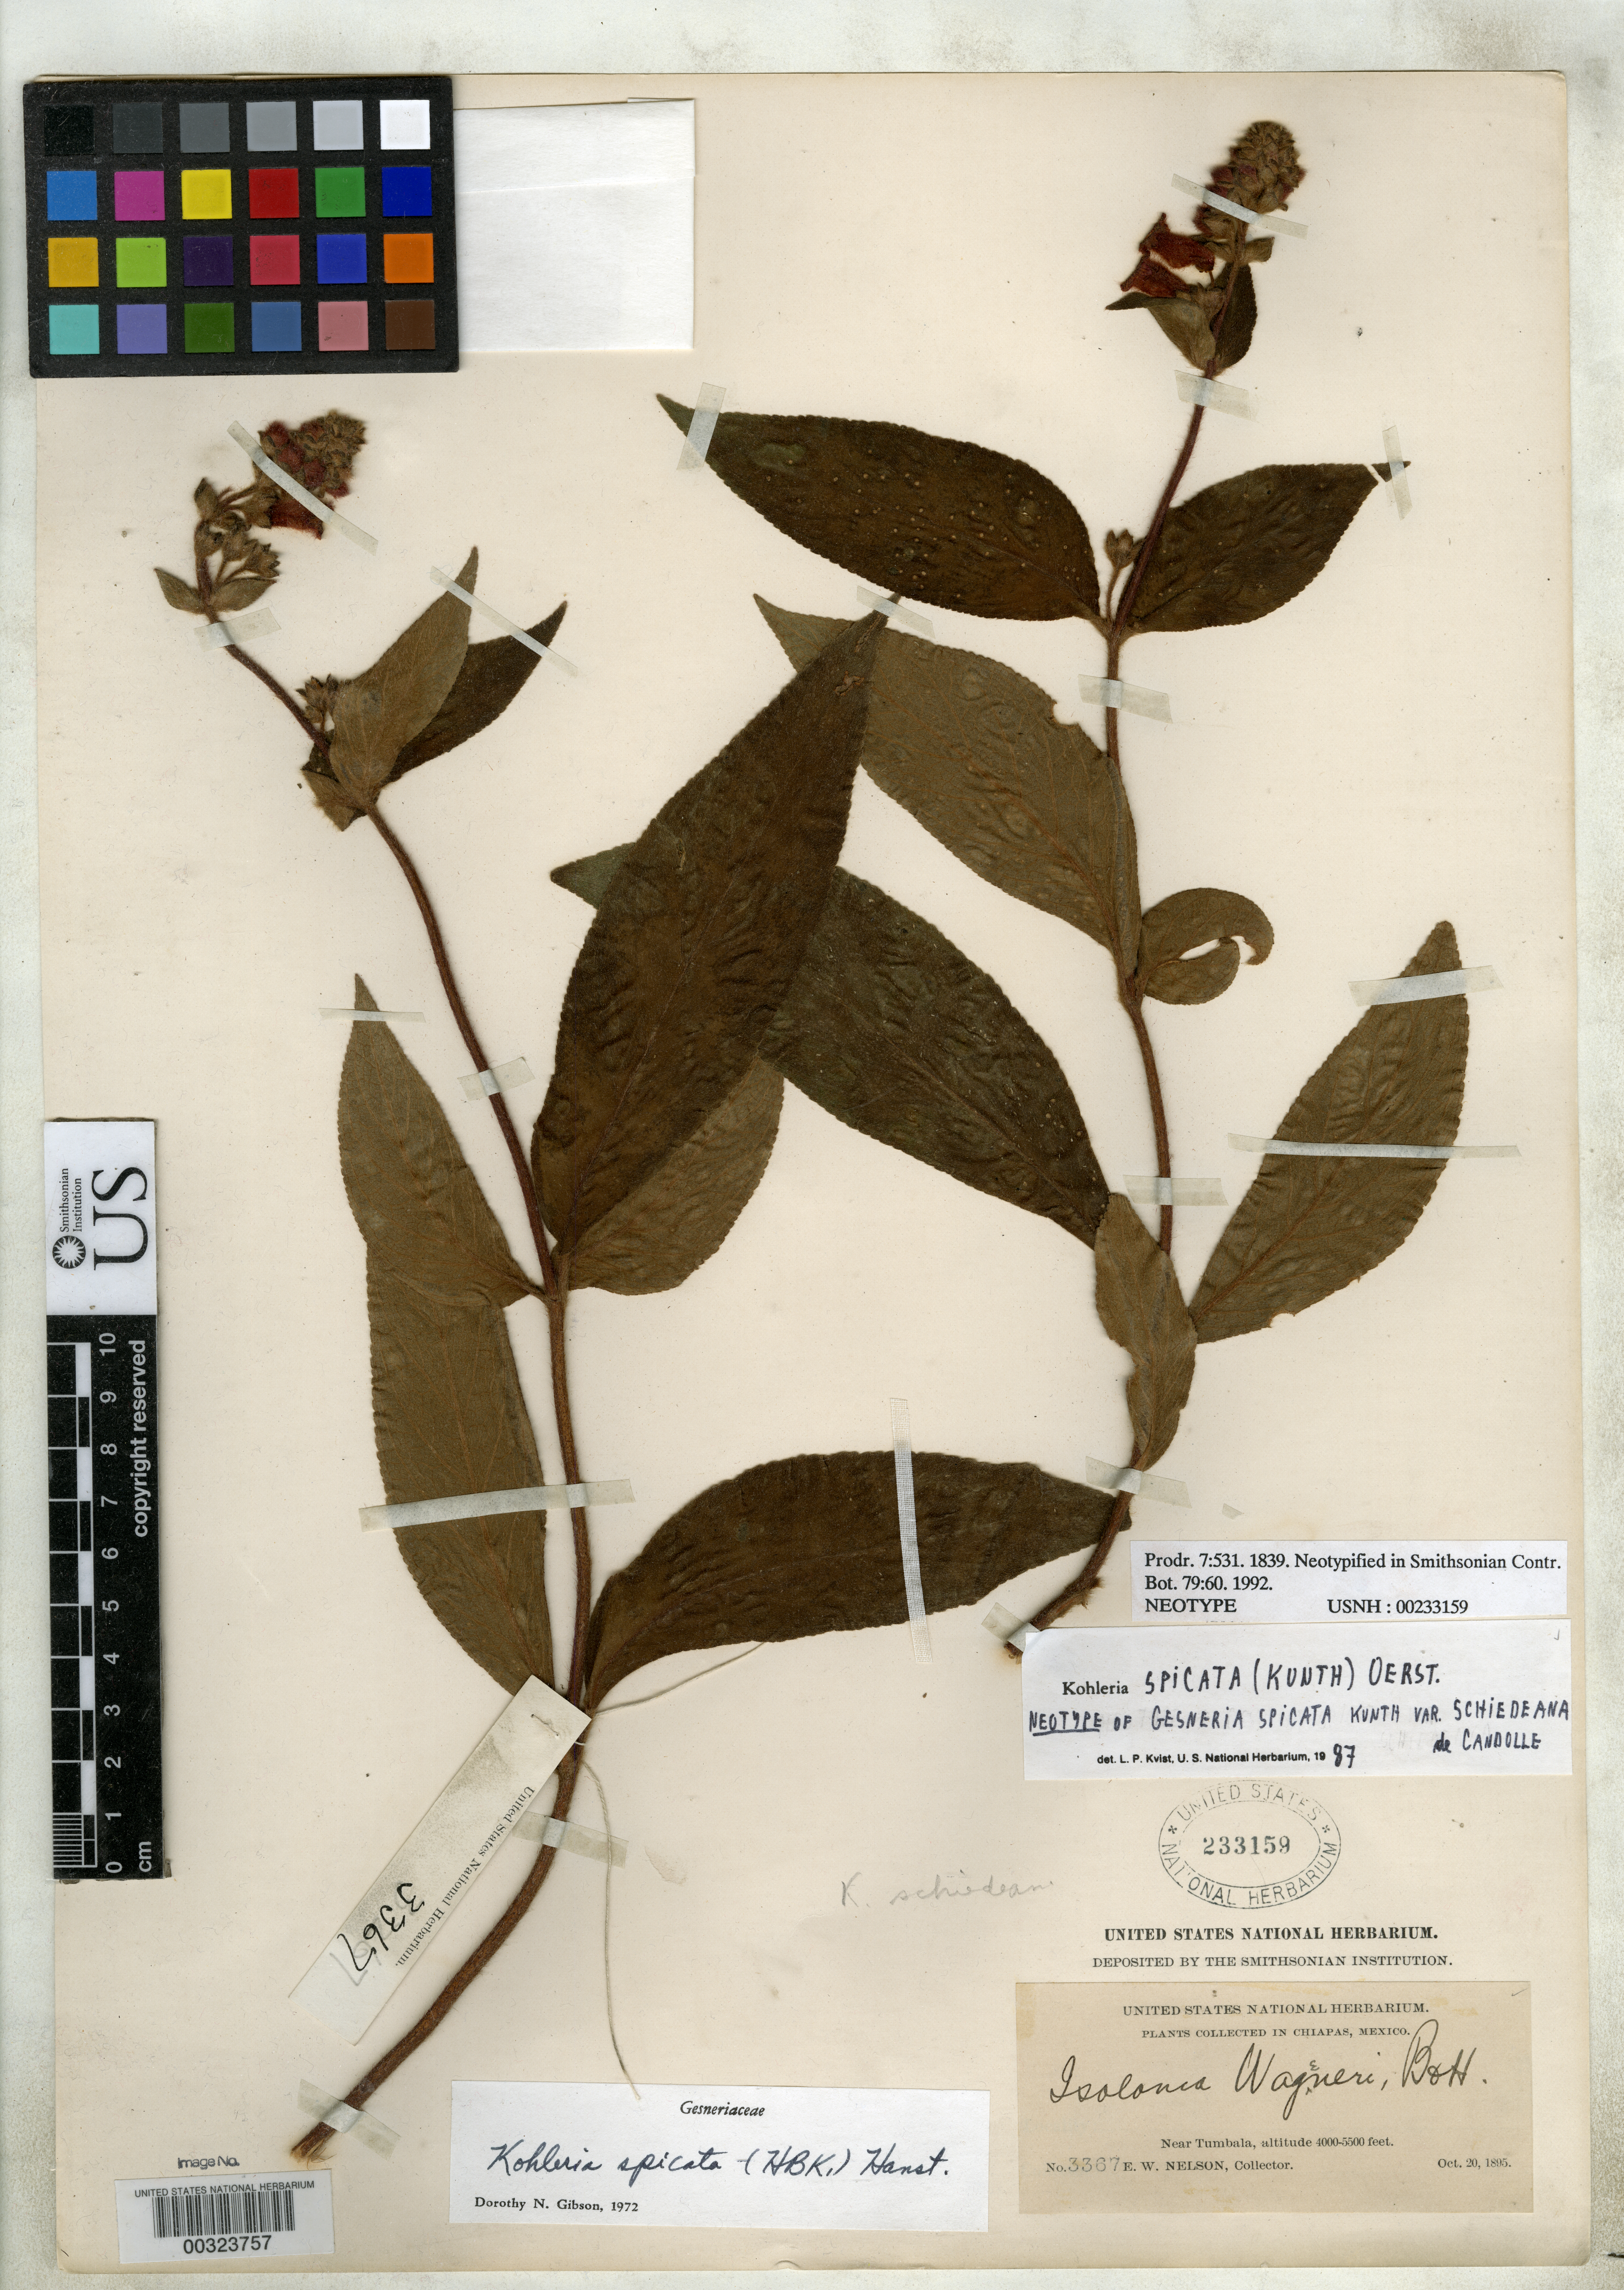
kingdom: Plantae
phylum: Tracheophyta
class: Magnoliopsida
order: Lamiales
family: Gesneriaceae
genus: Gesneria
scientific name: Gesneria spicata var. schiedeana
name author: DC.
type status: Neotype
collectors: E. W. Nelson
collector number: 3367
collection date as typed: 20 Oct 1895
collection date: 1895-10-20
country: Mexico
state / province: Chiapas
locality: Near Tumbala.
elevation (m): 1219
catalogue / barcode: US 233159